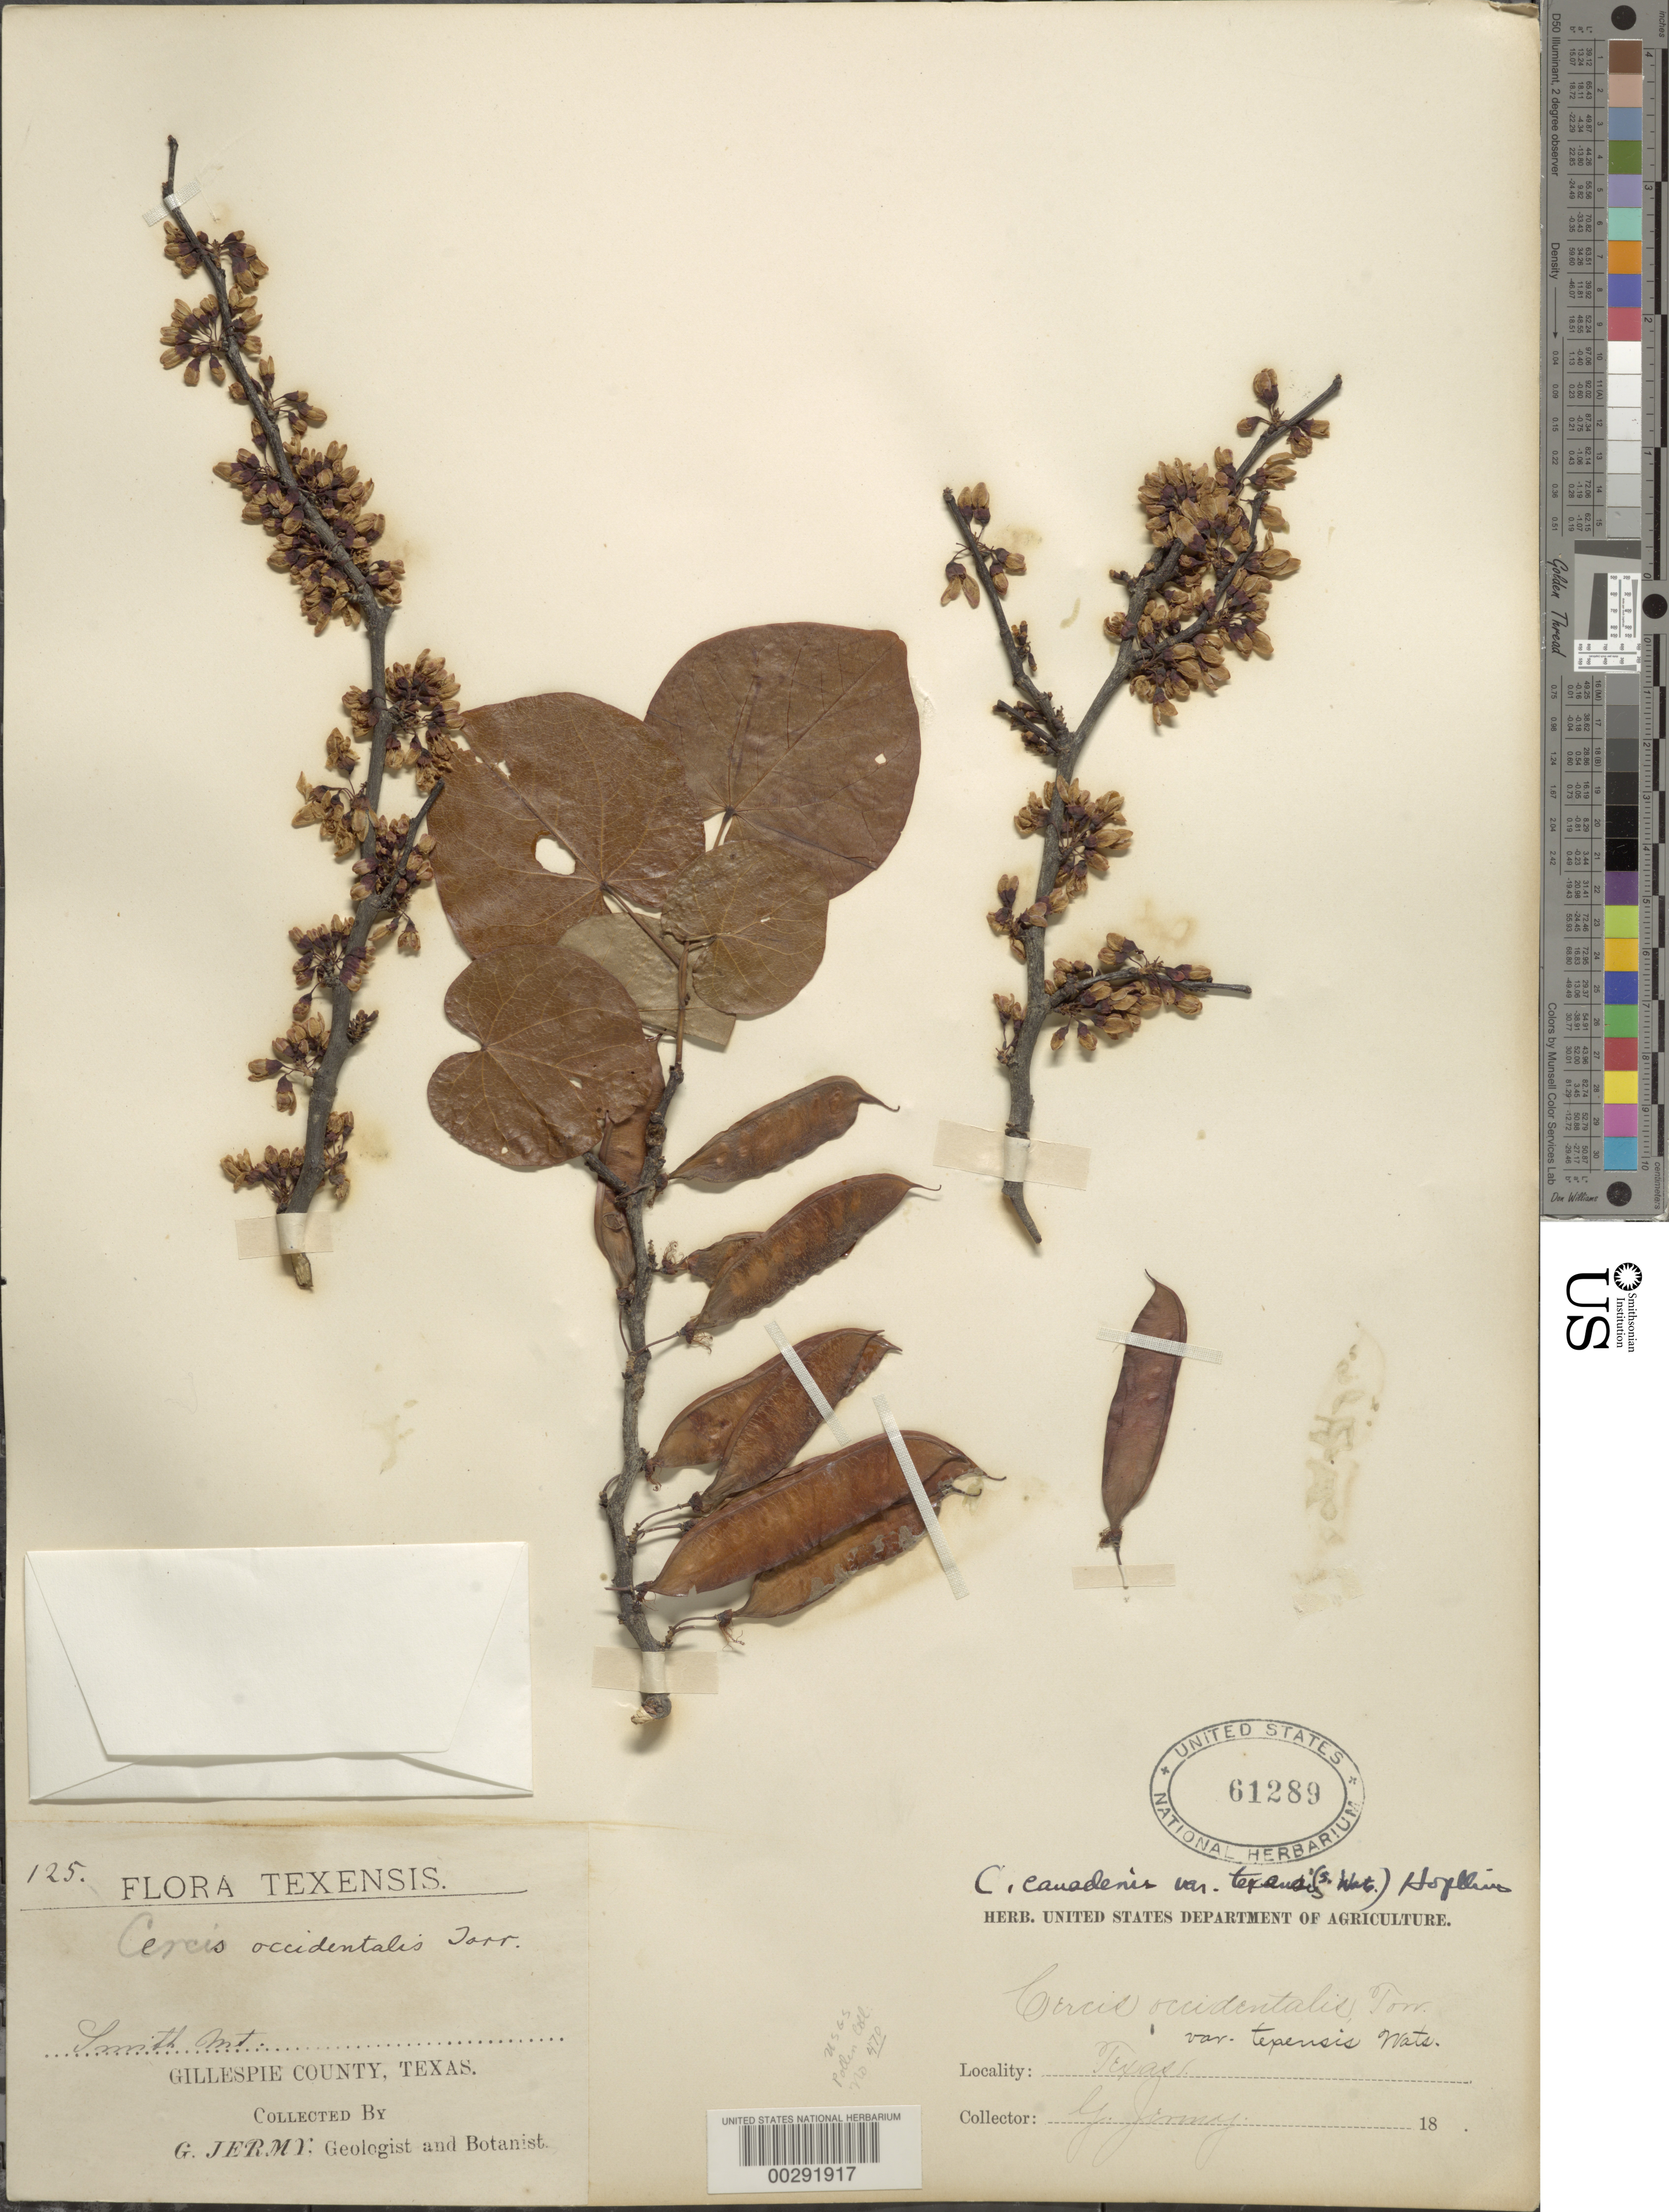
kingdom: Plantae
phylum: Tracheophyta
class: Magnoliopsida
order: Fabales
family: Fabaceae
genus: Cercis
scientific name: Cercis reniformis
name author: A. Gray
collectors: G. Jermy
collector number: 125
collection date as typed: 18--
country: United States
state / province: Texas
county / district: Gillespie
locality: Smith mt.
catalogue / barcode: US 61289